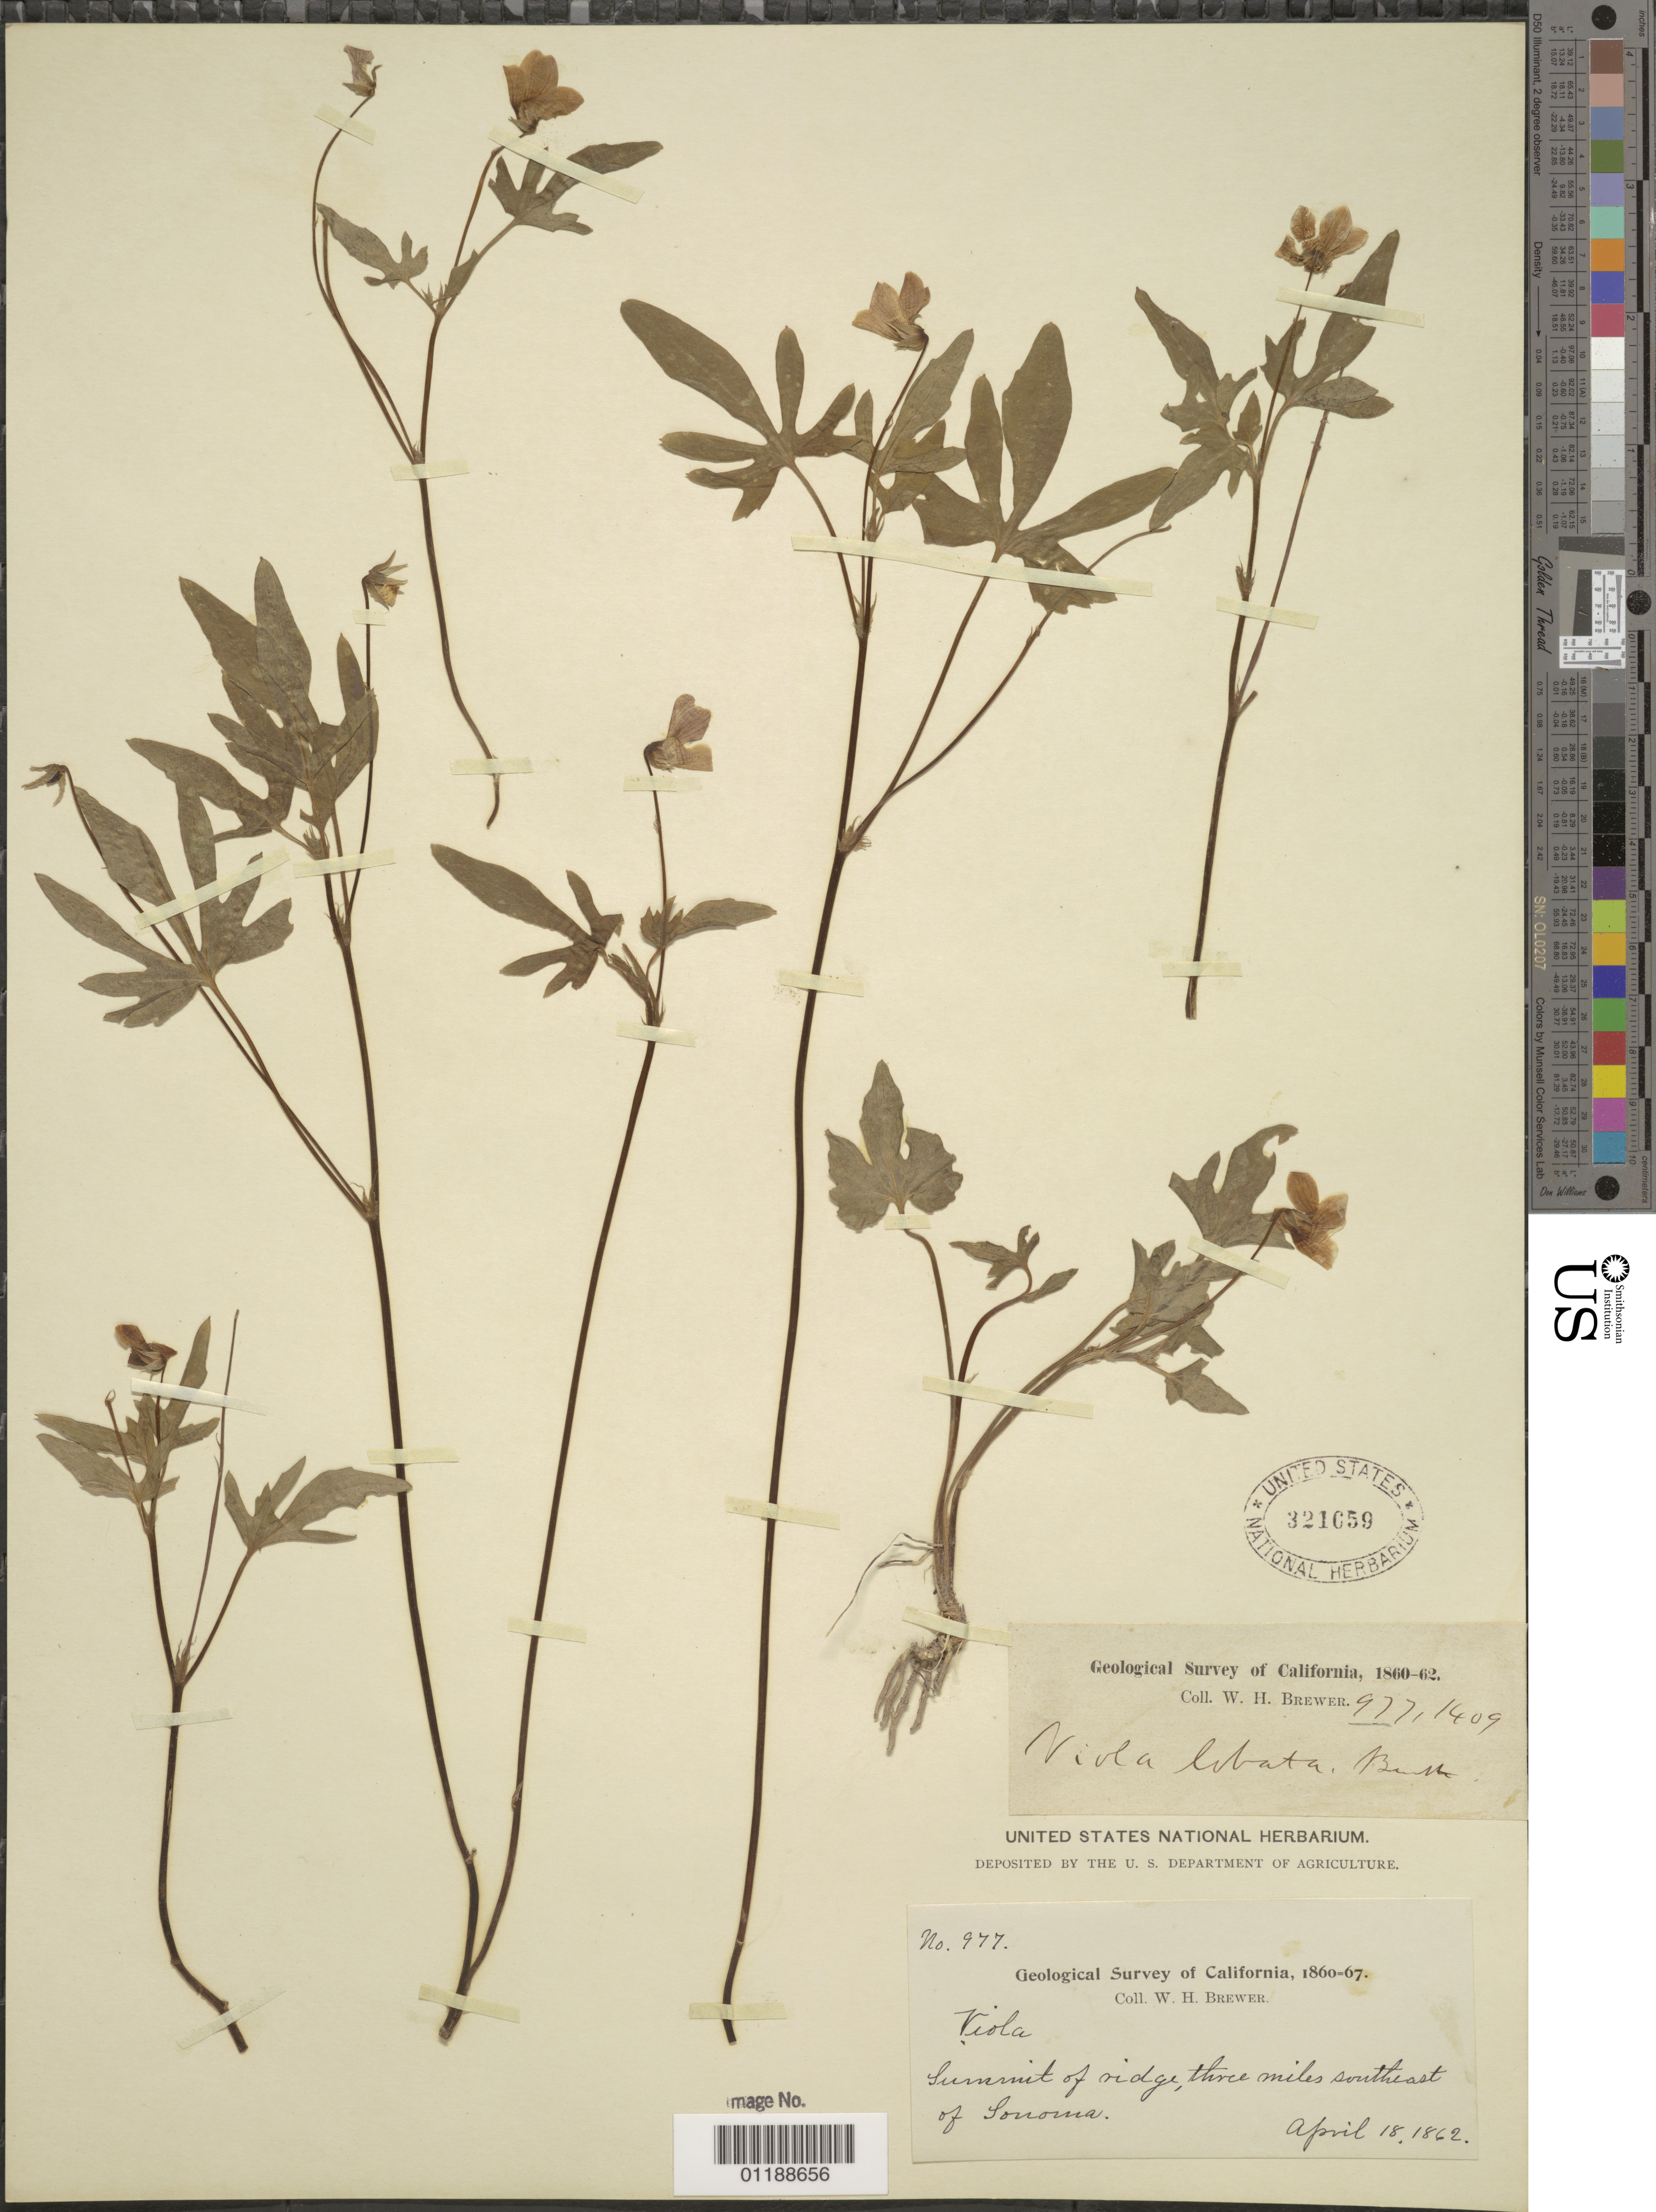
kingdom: Plantae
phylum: Tracheophyta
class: Magnoliopsida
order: Malpighiales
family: Violaceae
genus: Viola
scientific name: Viola lobata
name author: Benth.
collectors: W. H. Brewer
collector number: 977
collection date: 1862-04-18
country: United States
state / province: California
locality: Summit of ridge, 3 miles southeast of Sonoma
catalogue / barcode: US 321659